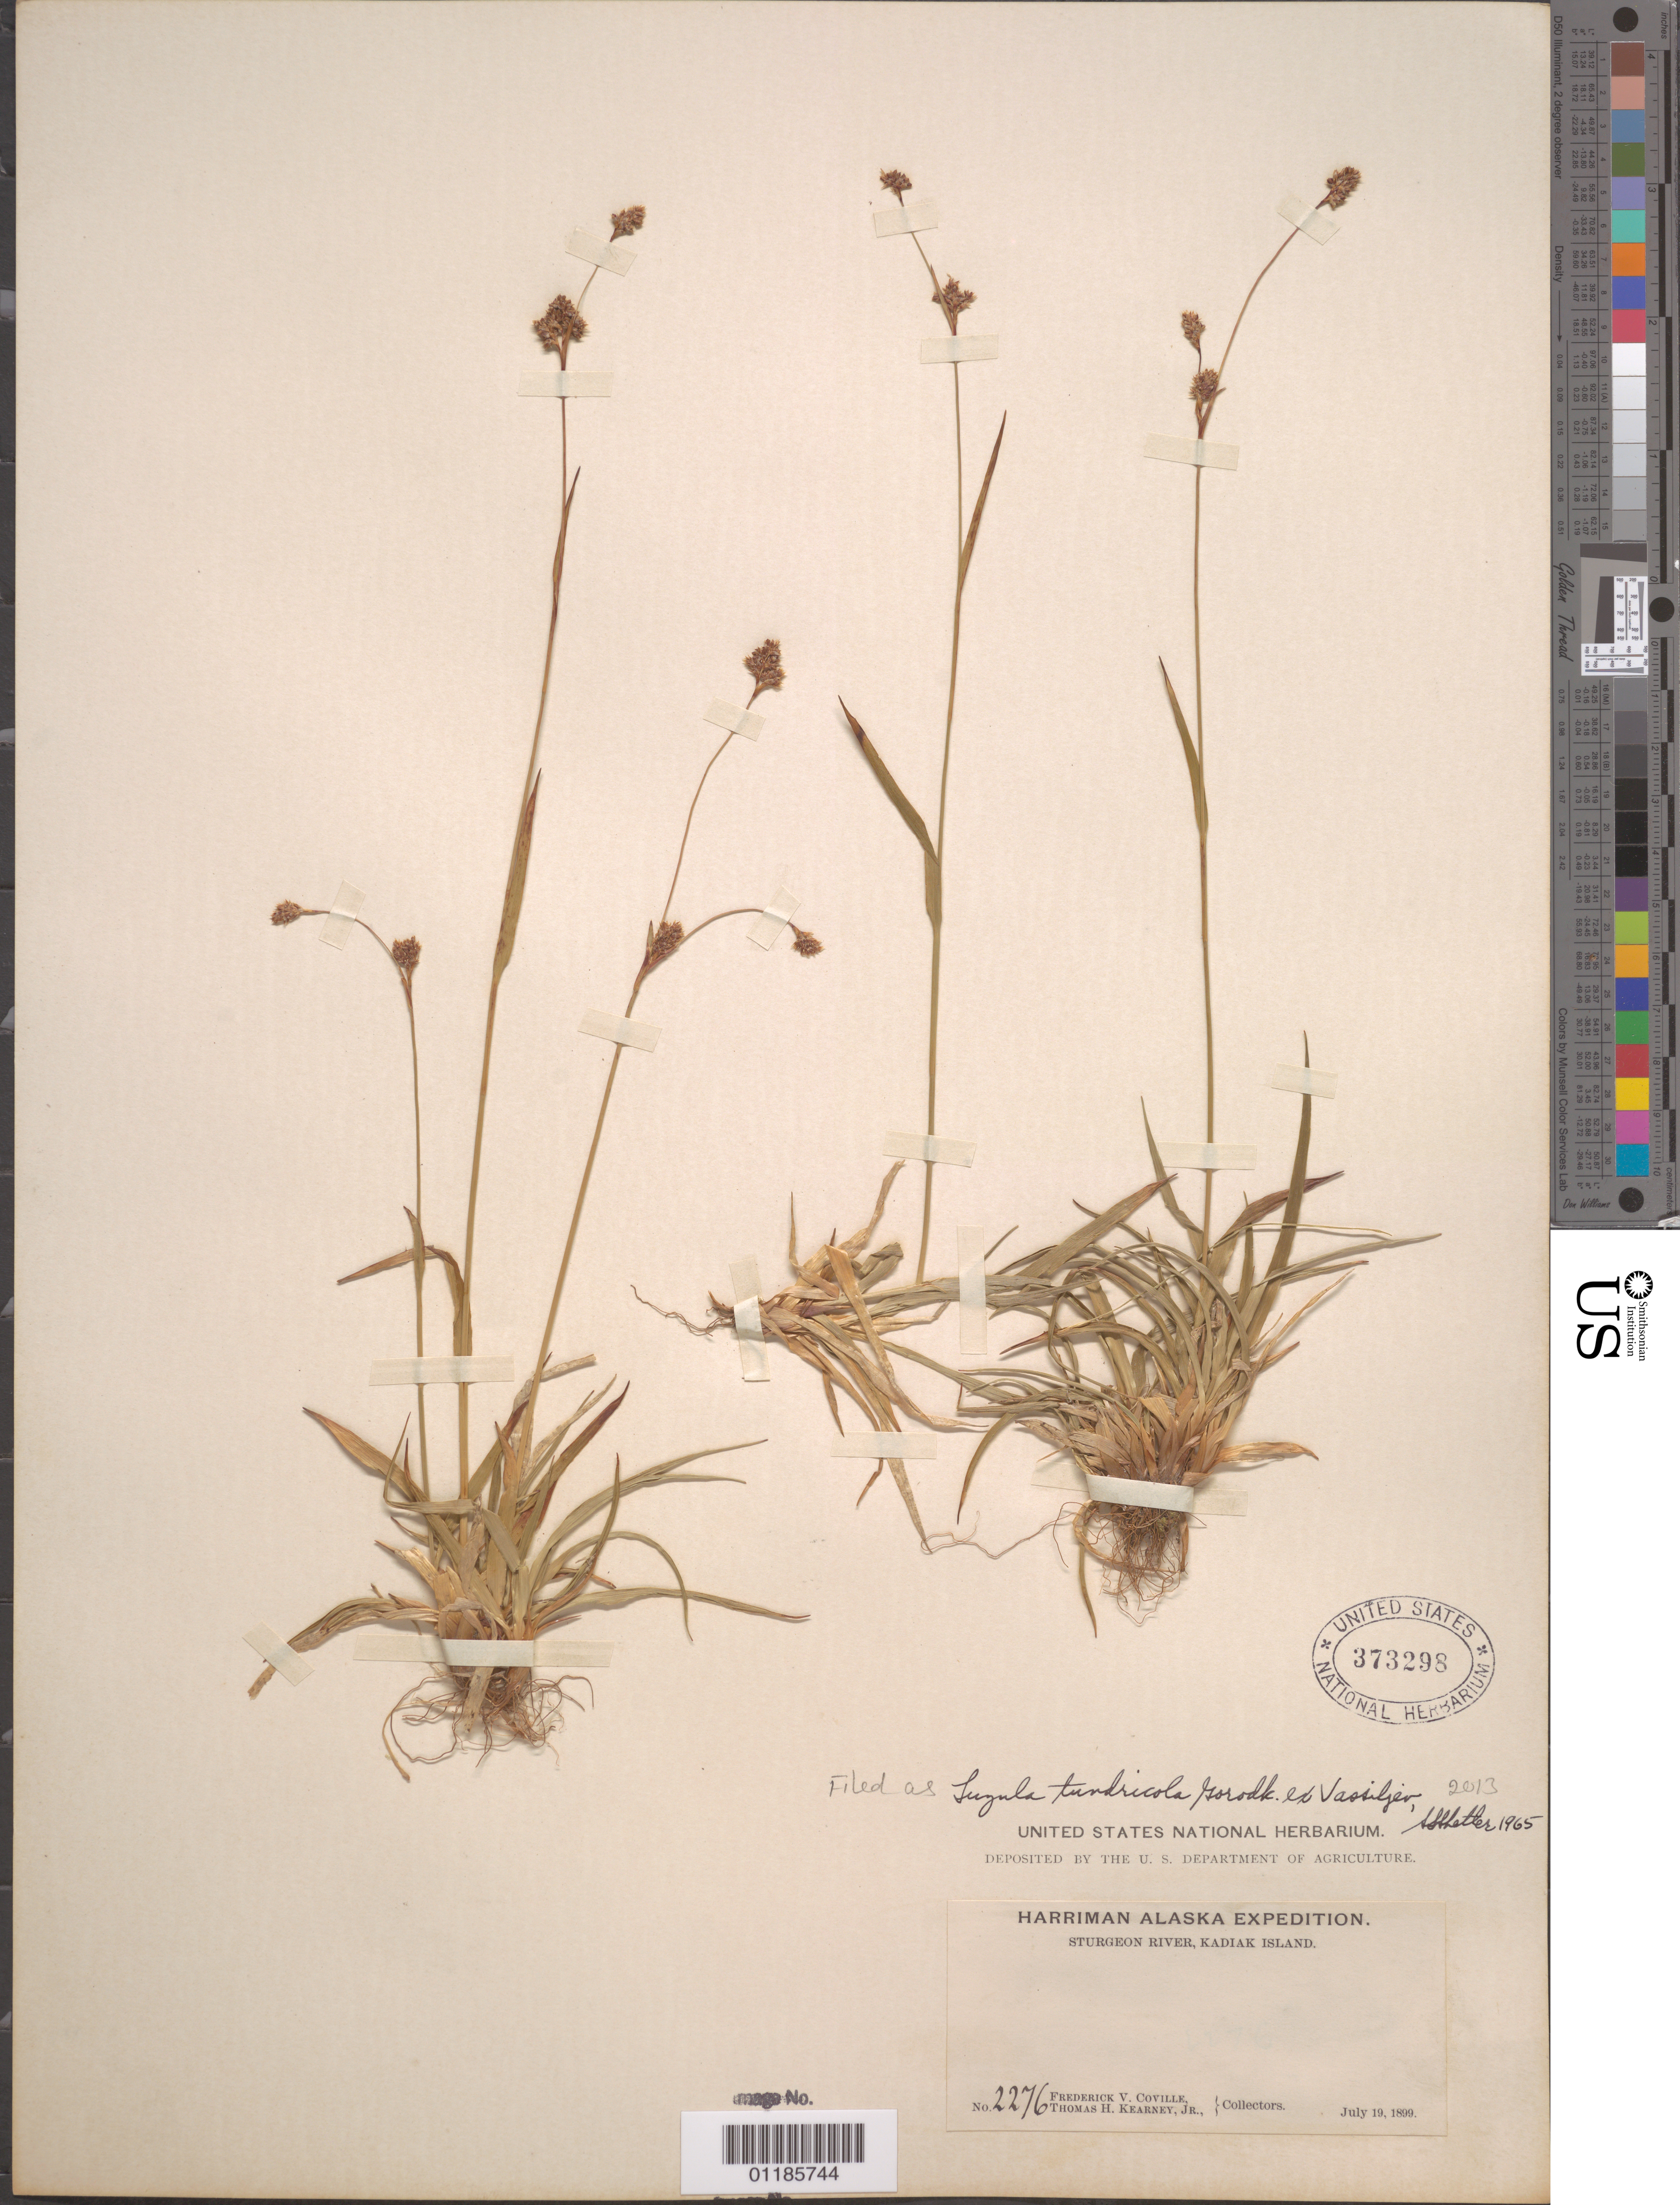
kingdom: Plantae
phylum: Tracheophyta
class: Liliopsida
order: Poales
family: Juncaceae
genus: Luzula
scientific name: Luzula tundricola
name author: (Gorodkov) V. Vassil.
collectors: F. V. Coville & T. H. Kearney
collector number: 2276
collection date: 1899-07-19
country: United States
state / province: Alaska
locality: Sturgeon River, Kadiak Island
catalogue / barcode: US 373298